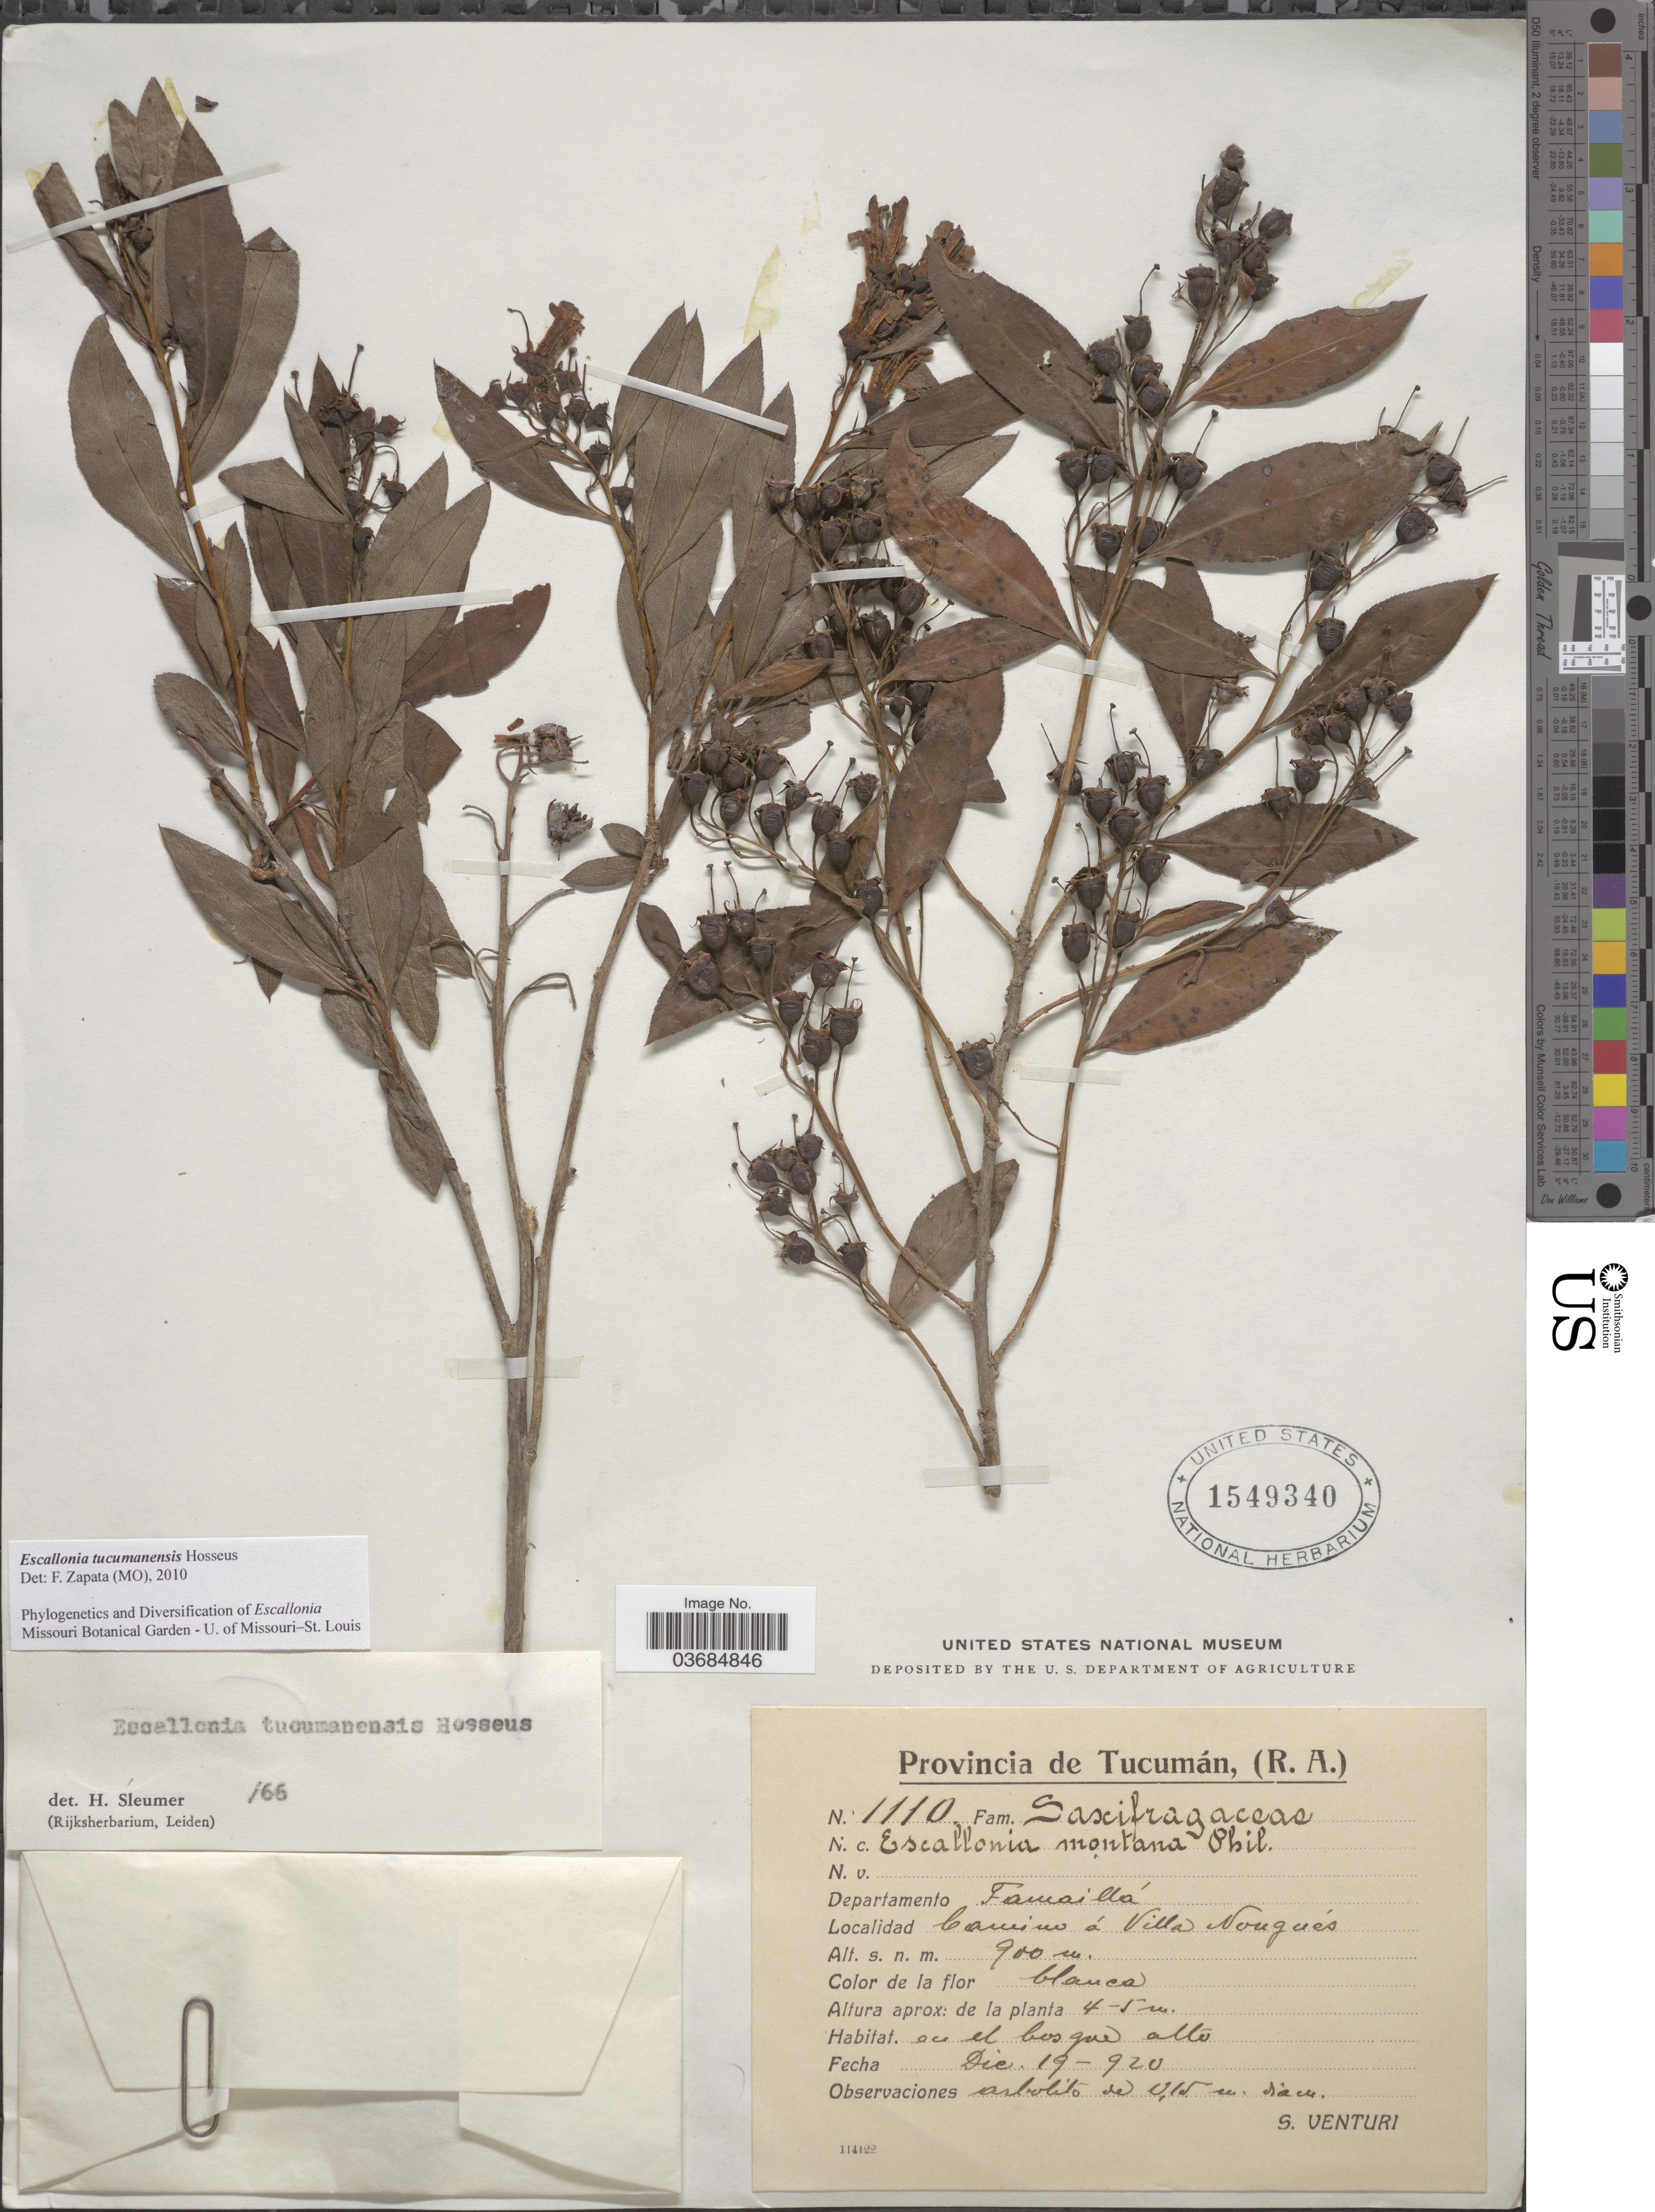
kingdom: Plantae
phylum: Tracheophyta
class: Magnoliopsida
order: Escalloniales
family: Escalloniaceae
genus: Escallonia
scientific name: Escallonia tucumanensis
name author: Hosseus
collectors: S. Venturi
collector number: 1110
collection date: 1920-12-19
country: Argentina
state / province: Tucuman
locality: Departamento Famaillá. Camino á Villa Nougués.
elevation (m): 900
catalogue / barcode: US 1549340